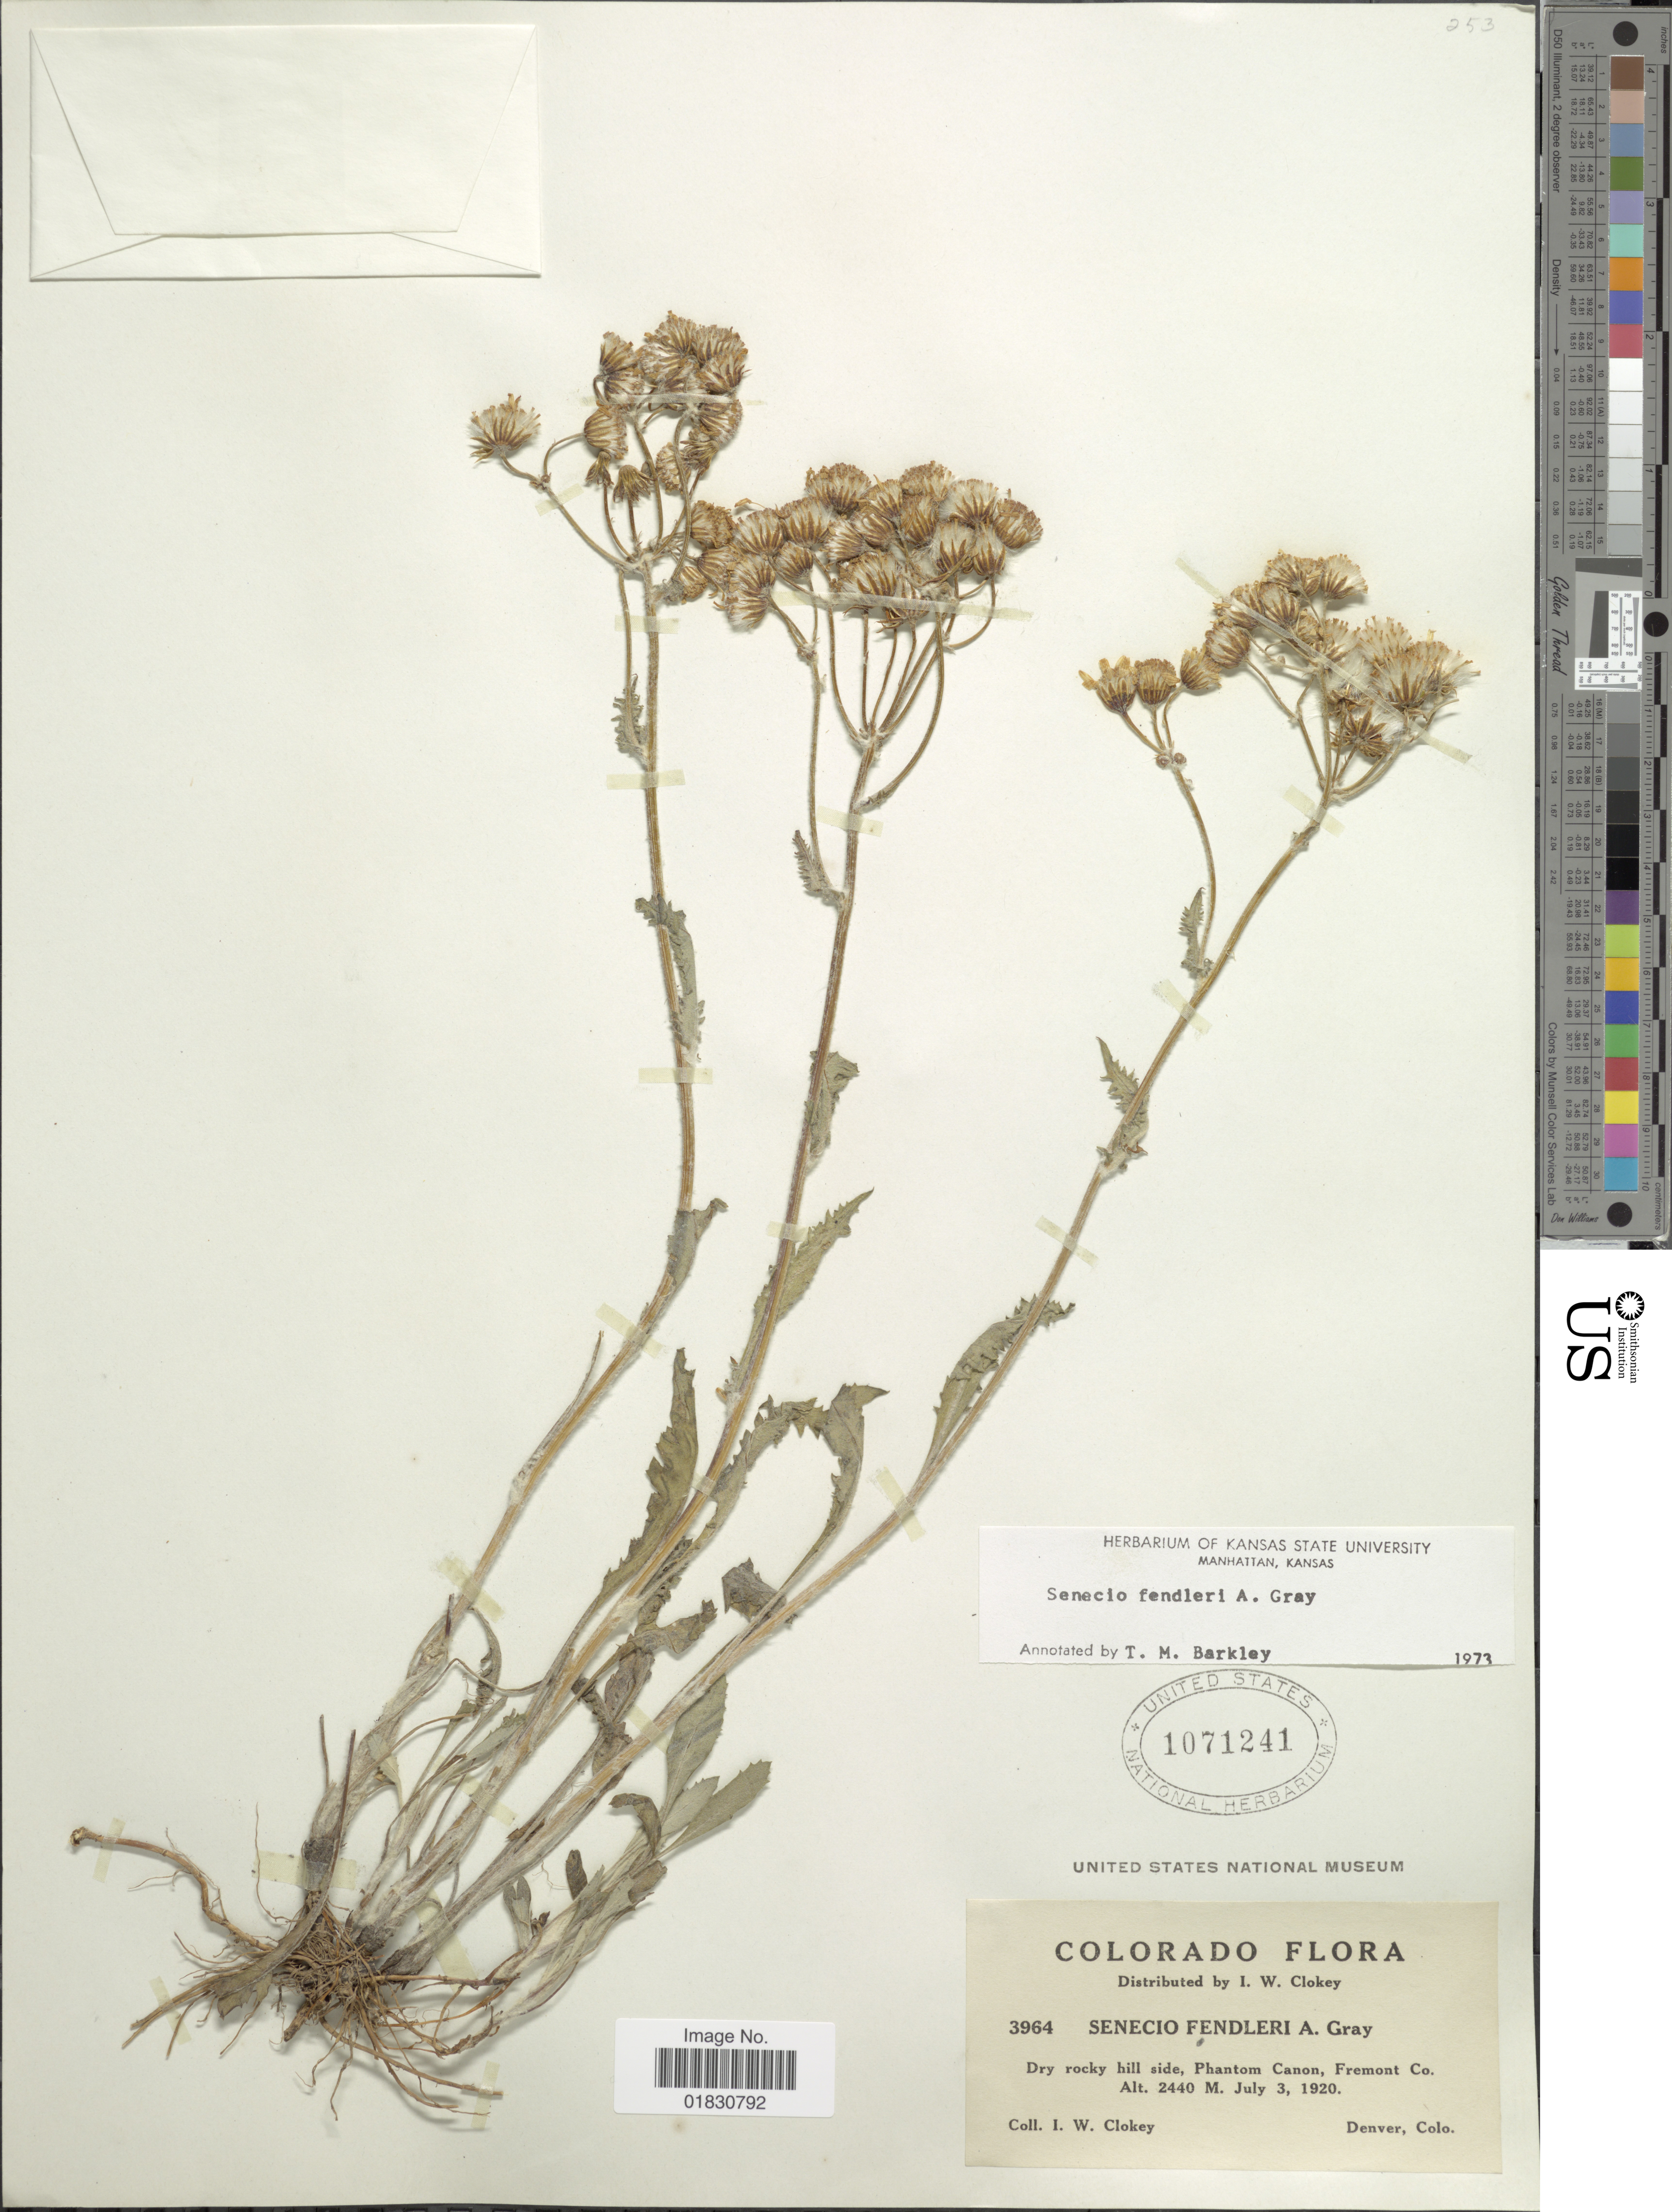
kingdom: Plantae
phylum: Tracheophyta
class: Magnoliopsida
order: Asterales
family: Asteraceae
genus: Packera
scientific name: Packera fendleri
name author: (A. Gray) W.A. Weber & Á. Löve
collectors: I. W. Clokey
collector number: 3964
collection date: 1920-07-03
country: United States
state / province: Colorado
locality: Phantom Canon, Fremont Co.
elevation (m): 2440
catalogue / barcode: US 1071241